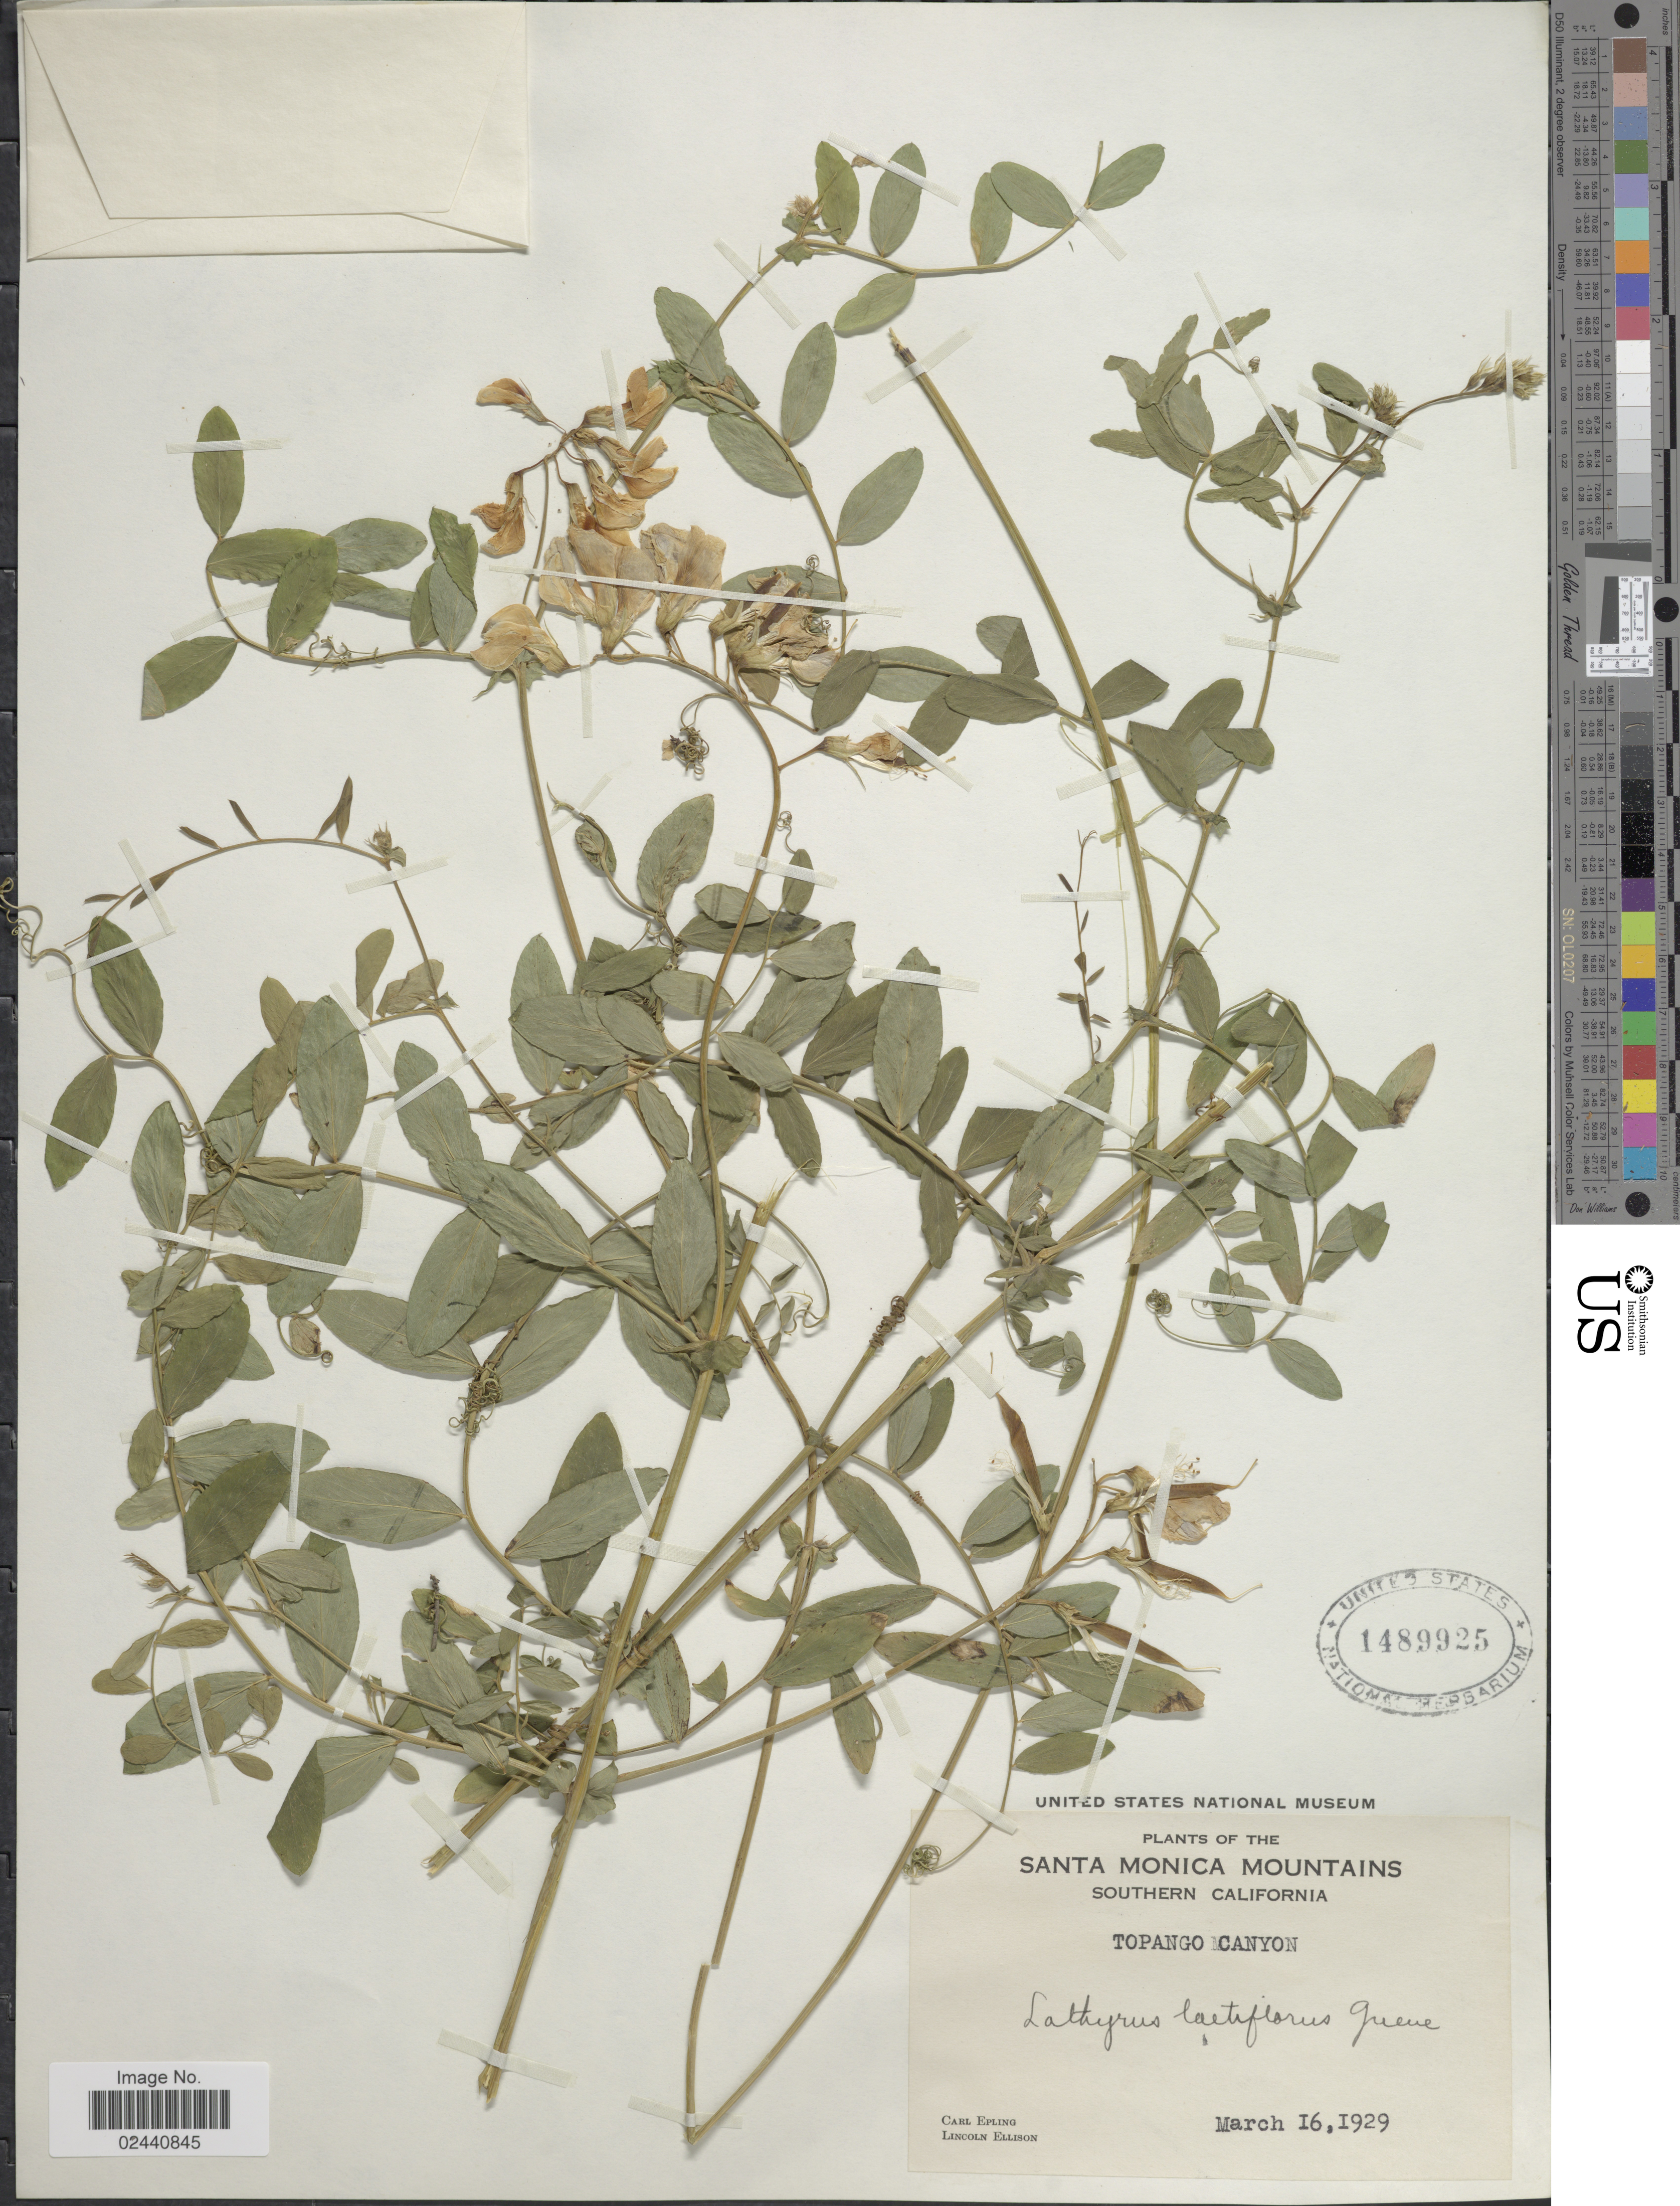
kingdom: Plantae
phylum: Tracheophyta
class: Magnoliopsida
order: Fabales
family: Fabaceae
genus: Lathyrus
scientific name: Lathyrus laetiflorus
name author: Greene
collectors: C. C. Epling & L. Ellison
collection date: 1929-03-16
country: United States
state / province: California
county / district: Los Angeles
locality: Santa Monica Mountains, Southern California, Topango Canyon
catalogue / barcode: US 1489925